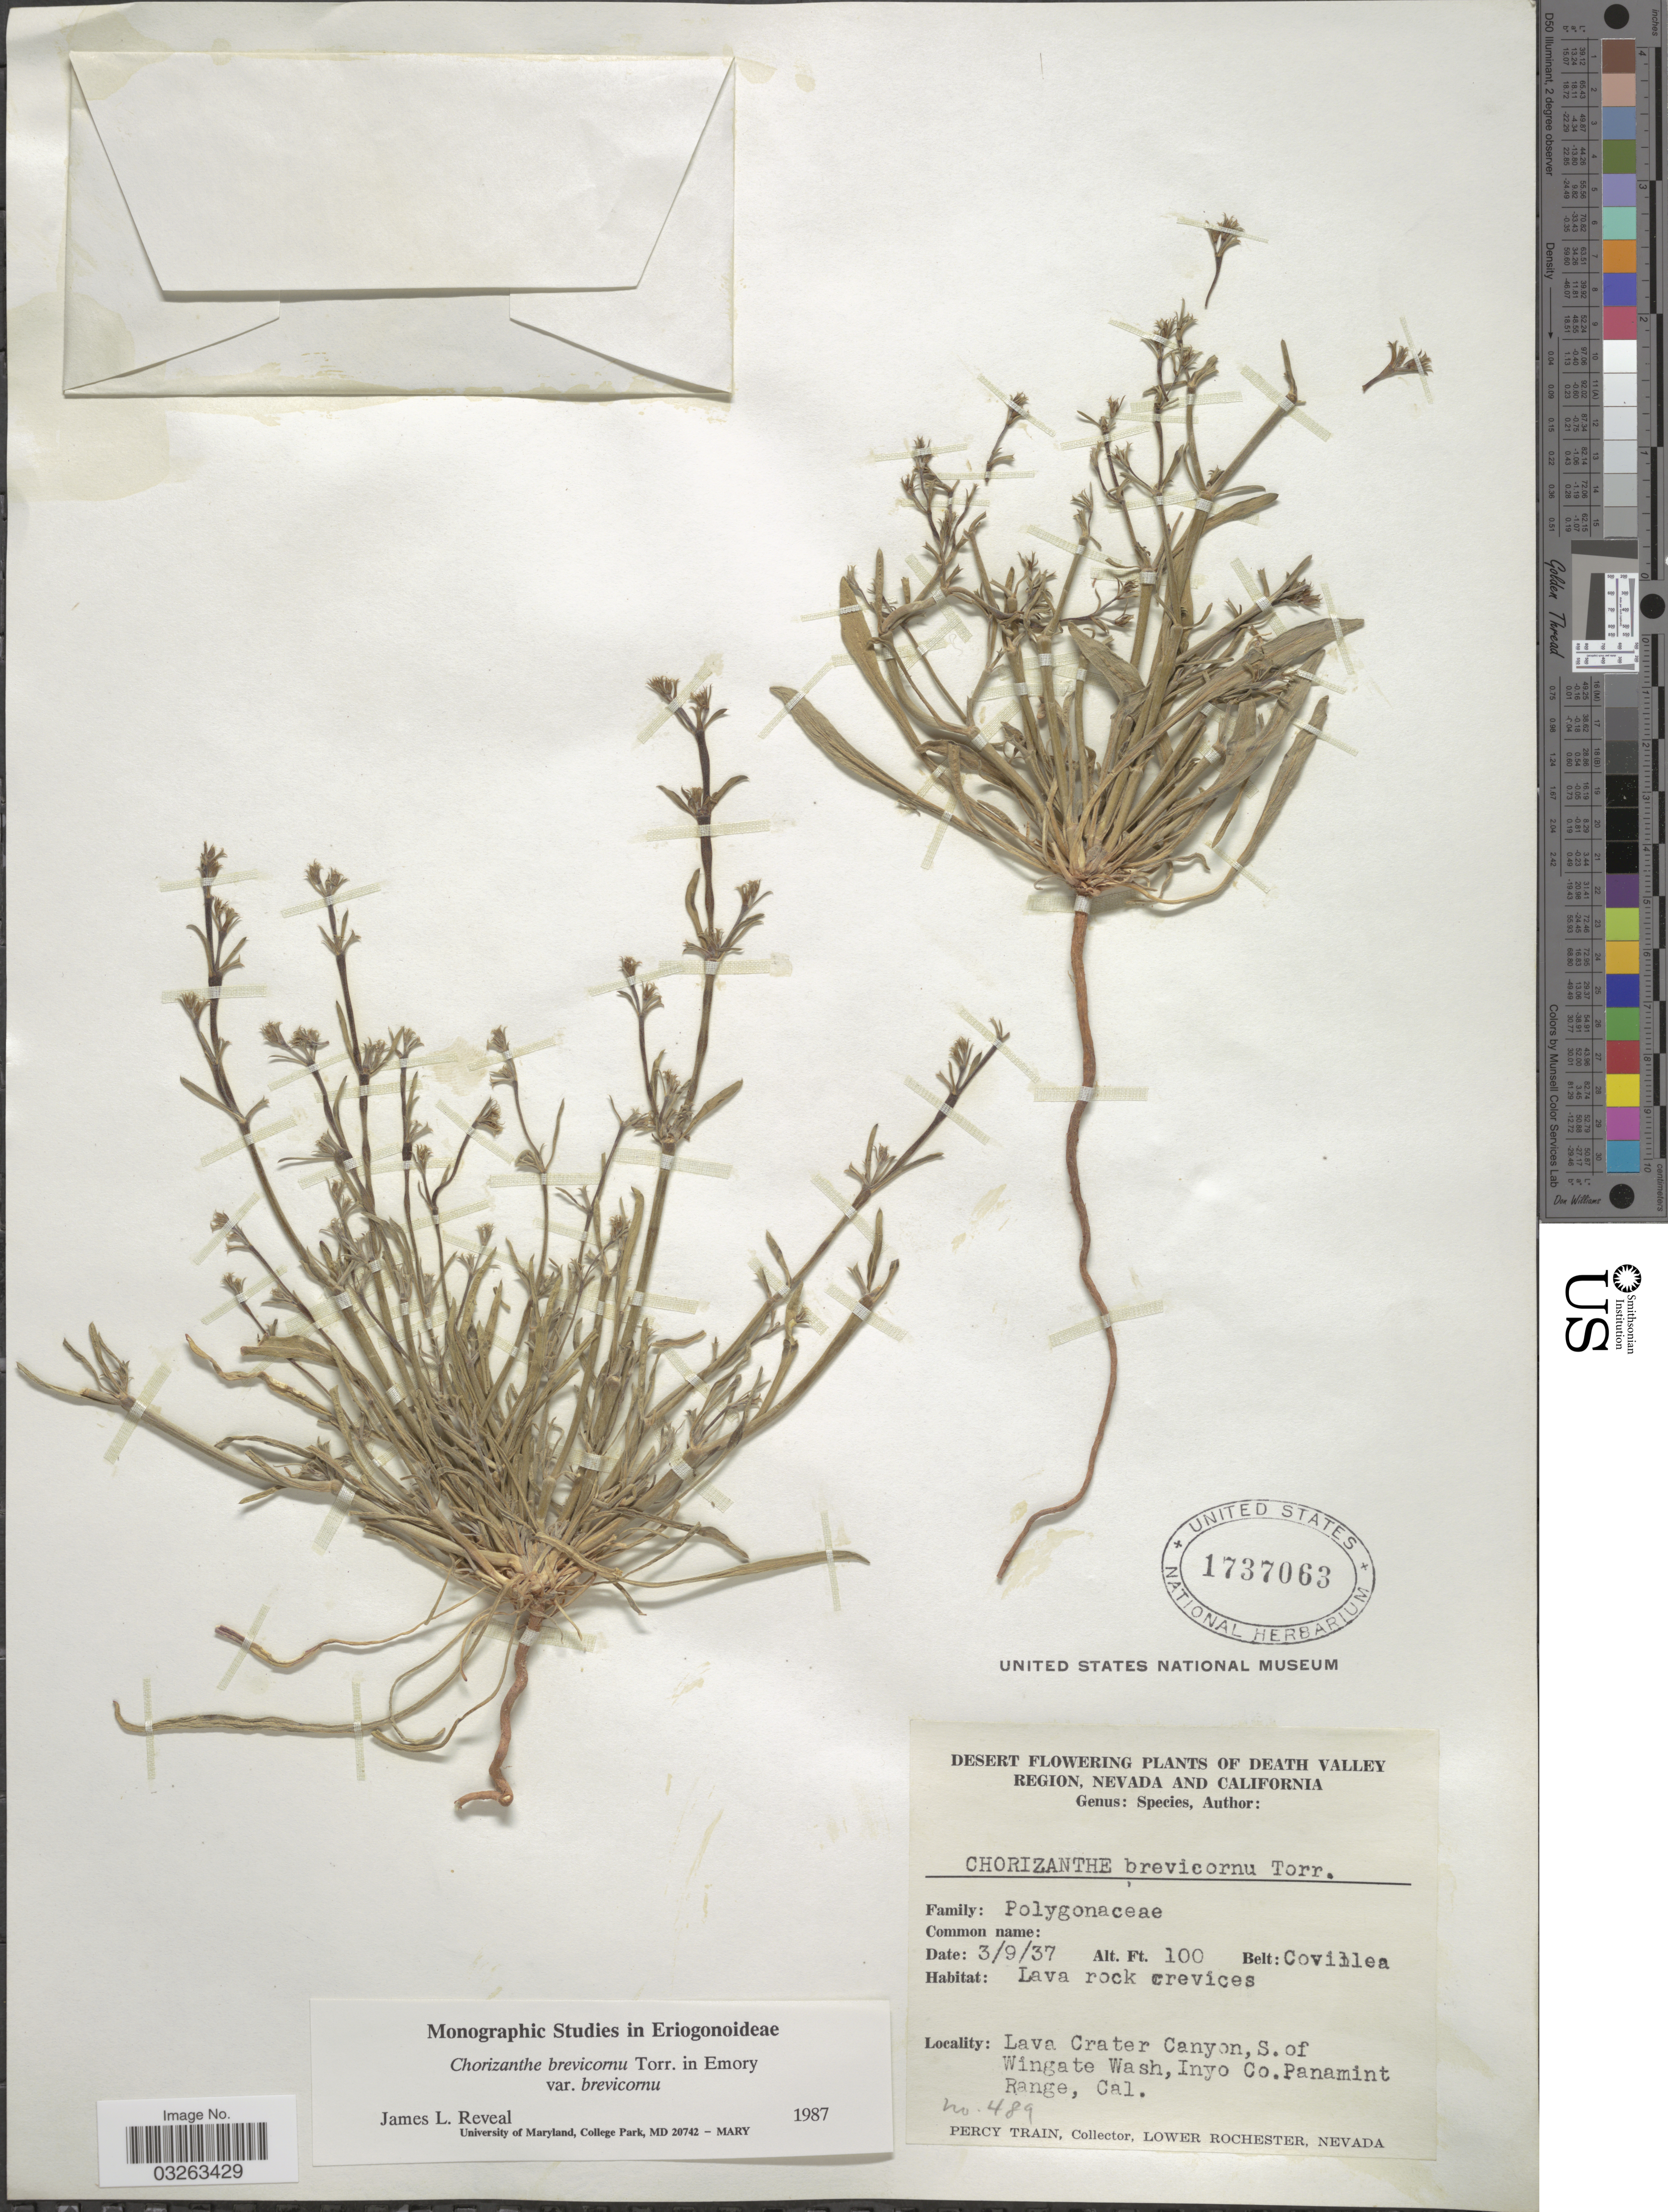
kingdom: Plantae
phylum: Tracheophyta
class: Magnoliopsida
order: Caryophyllales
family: Polygonaceae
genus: Chorizanthe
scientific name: Chorizanthe brevicornu var. brevicornu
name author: Torr.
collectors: P. Train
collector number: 489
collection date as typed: Transcribed d/m/y: 9/3/37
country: United States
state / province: California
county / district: Inyo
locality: Death Valley Region. Belt: Covillea. Lava Crater Canyon, S. of Wingate Wash, Inyo Co. Panamint Range.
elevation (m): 30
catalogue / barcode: US 1737063